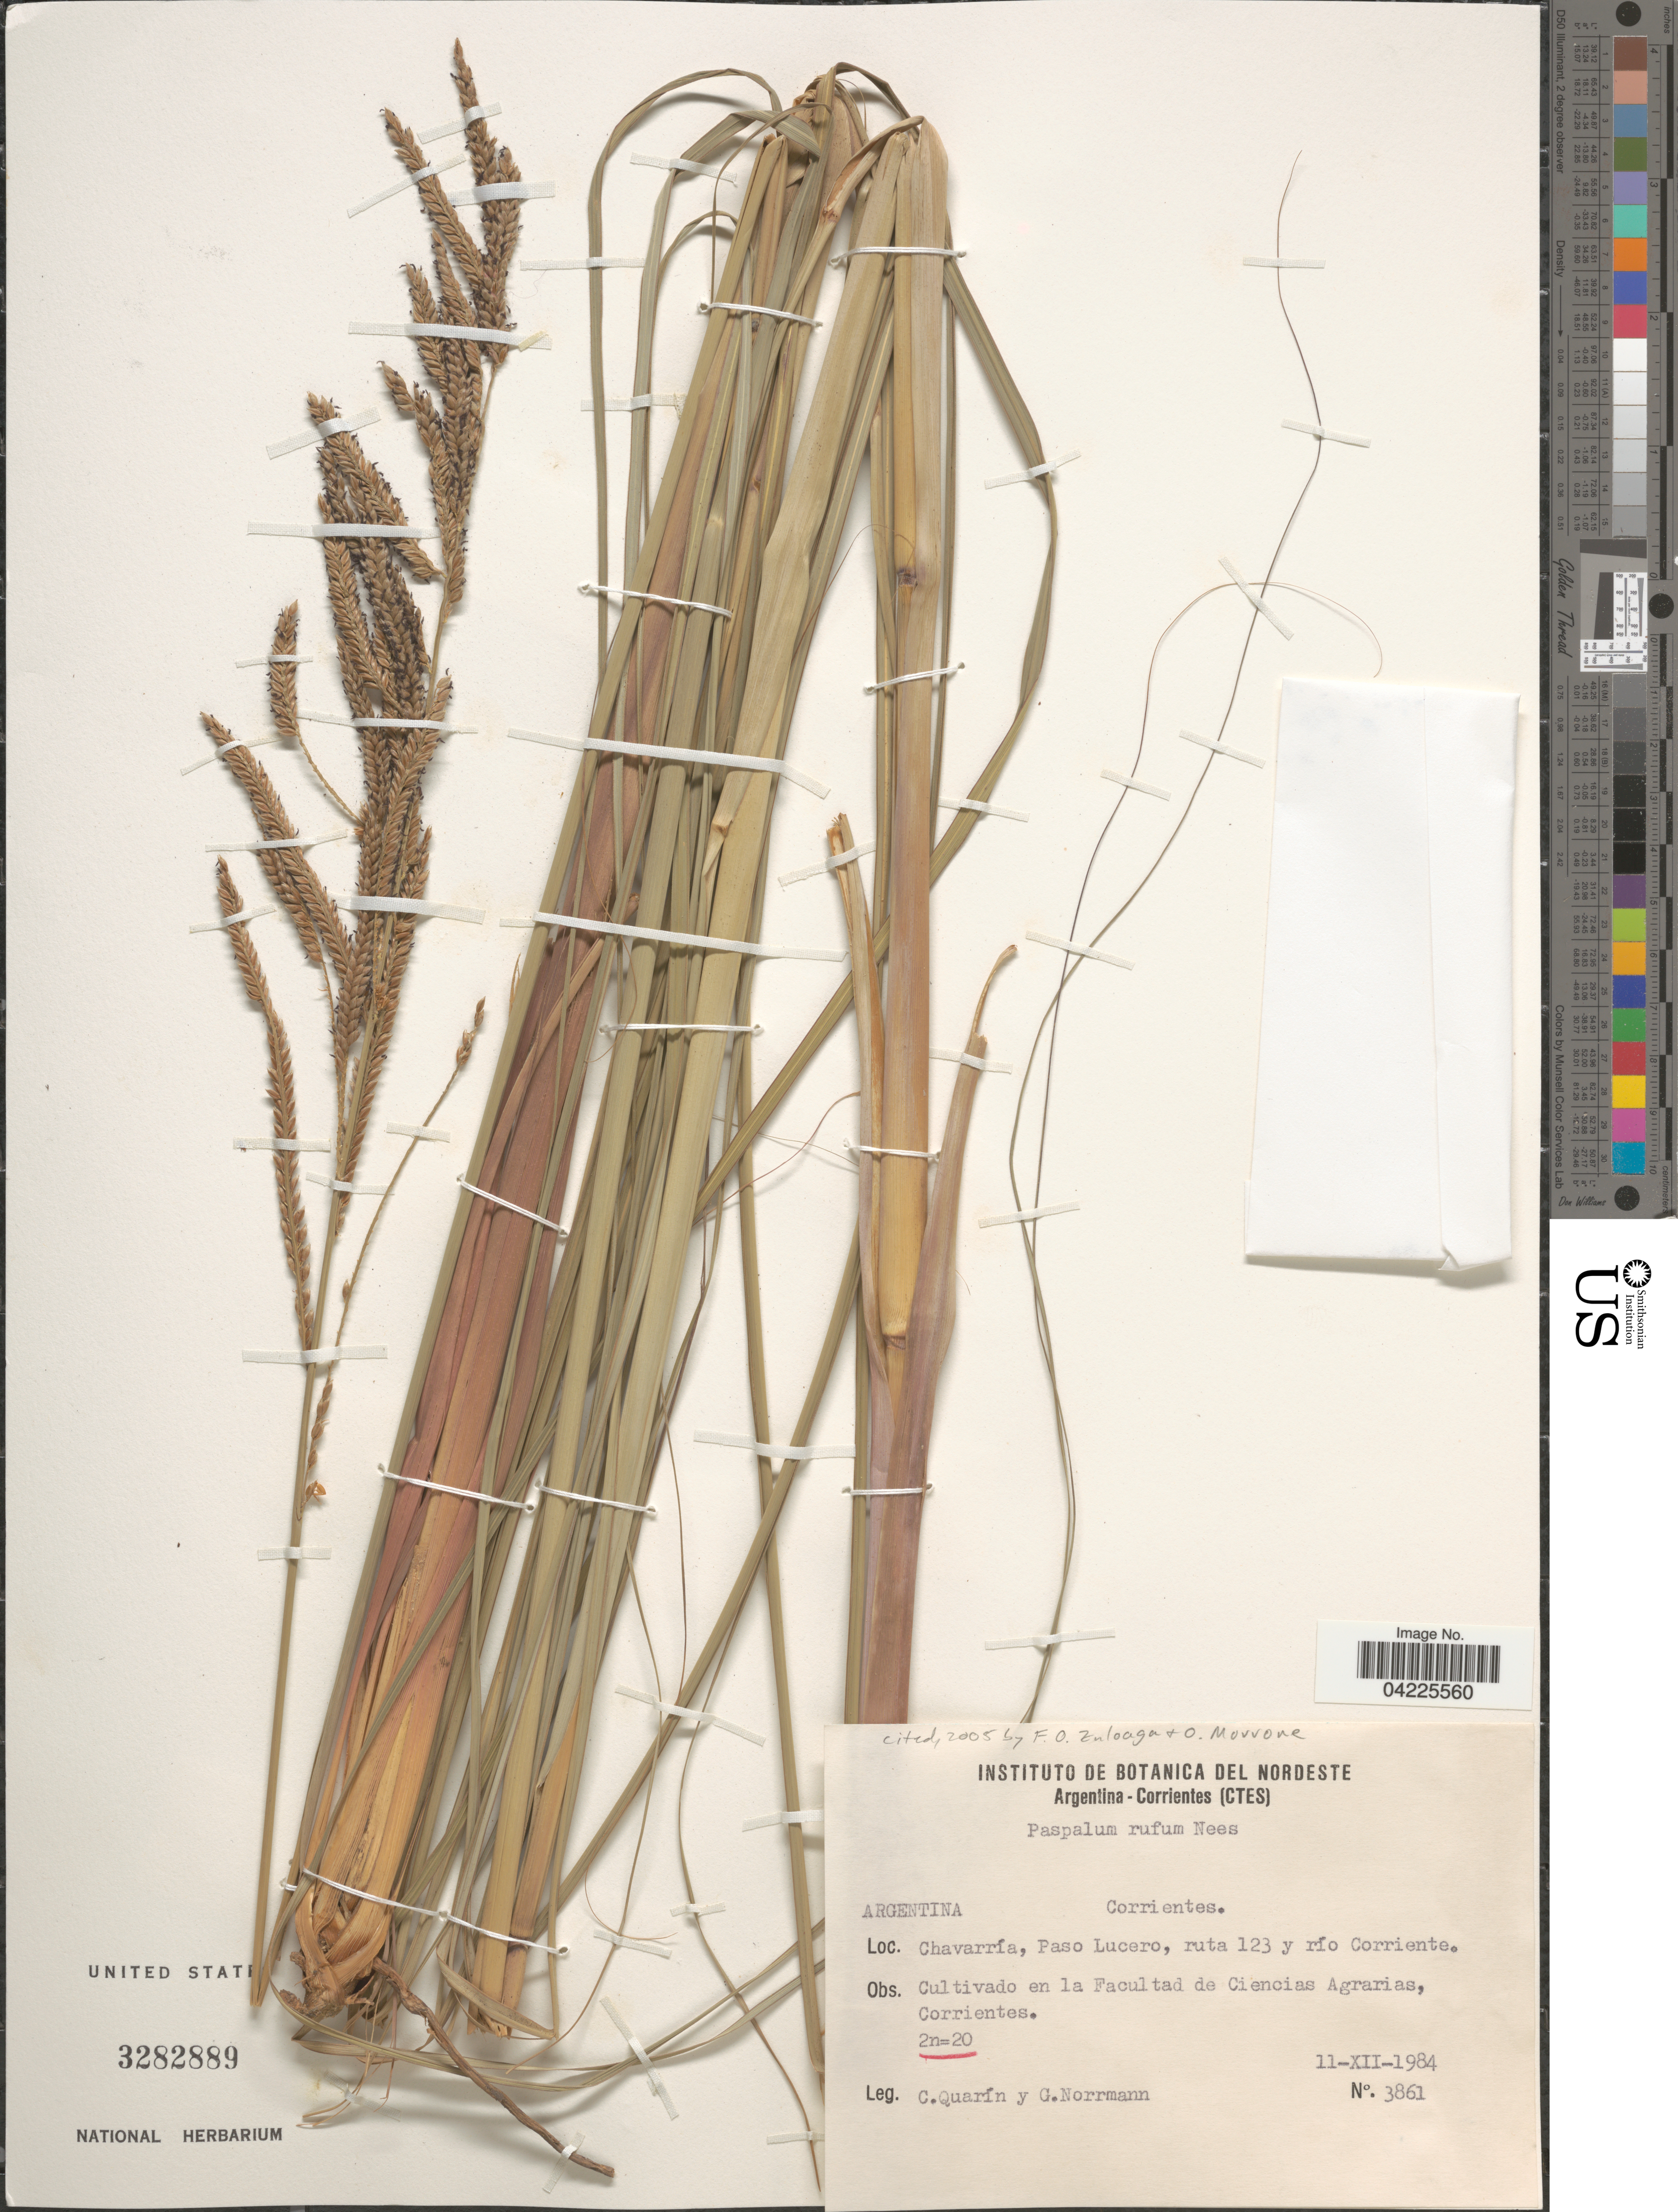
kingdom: Plantae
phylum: Tracheophyta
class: Liliopsida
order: Poales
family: Poaceae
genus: Paspalum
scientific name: Paspalum rufum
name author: Nees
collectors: C. Quarín & G. Norrmann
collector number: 3861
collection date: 1981-12-11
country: Argentina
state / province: Corrientes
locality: En la Facultad de Ciencias Agrarias.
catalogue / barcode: US 3282889